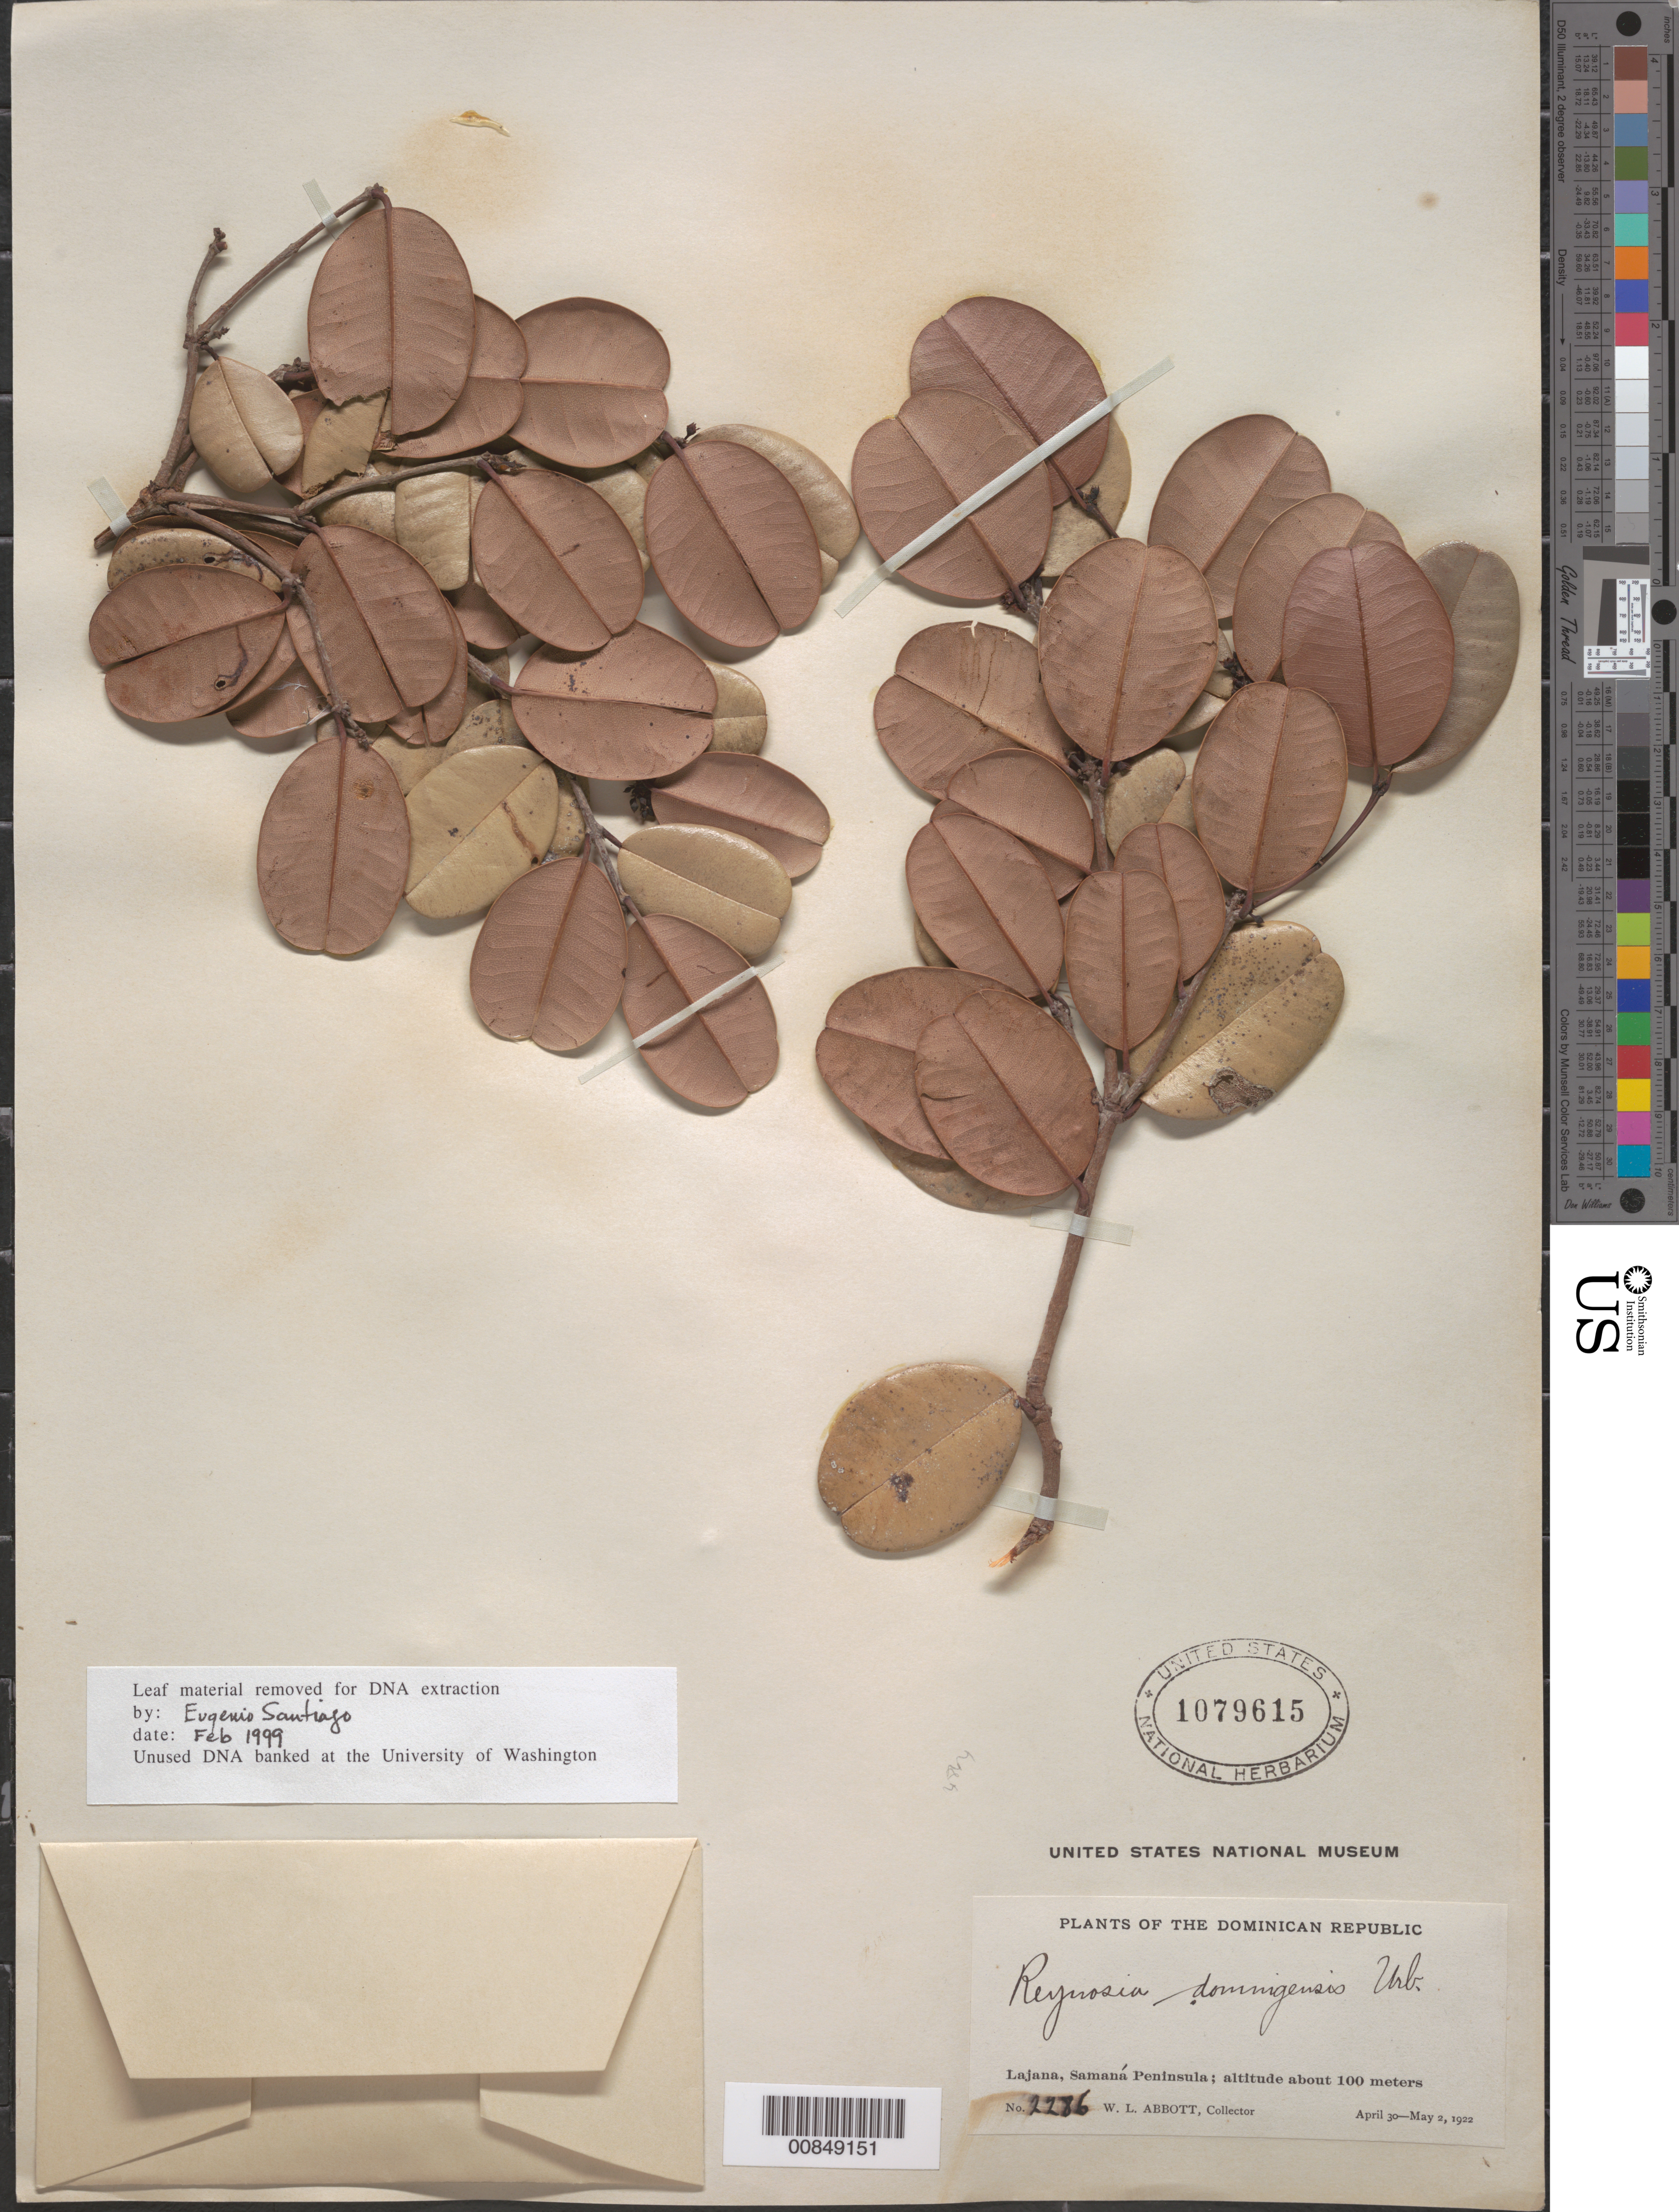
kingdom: Plantae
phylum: Tracheophyta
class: Magnoliopsida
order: Rosales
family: Rhamnaceae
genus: Reynosia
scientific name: Reynosia domingensis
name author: Urb.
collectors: W. L. Abbott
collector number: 2286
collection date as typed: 30 Apr 1922 to 02 May 1922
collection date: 1922-04-30/1922-05-02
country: Dominican Republic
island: Hispaniola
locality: Lajana, Samaná Peninsula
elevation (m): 100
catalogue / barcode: US 1079615